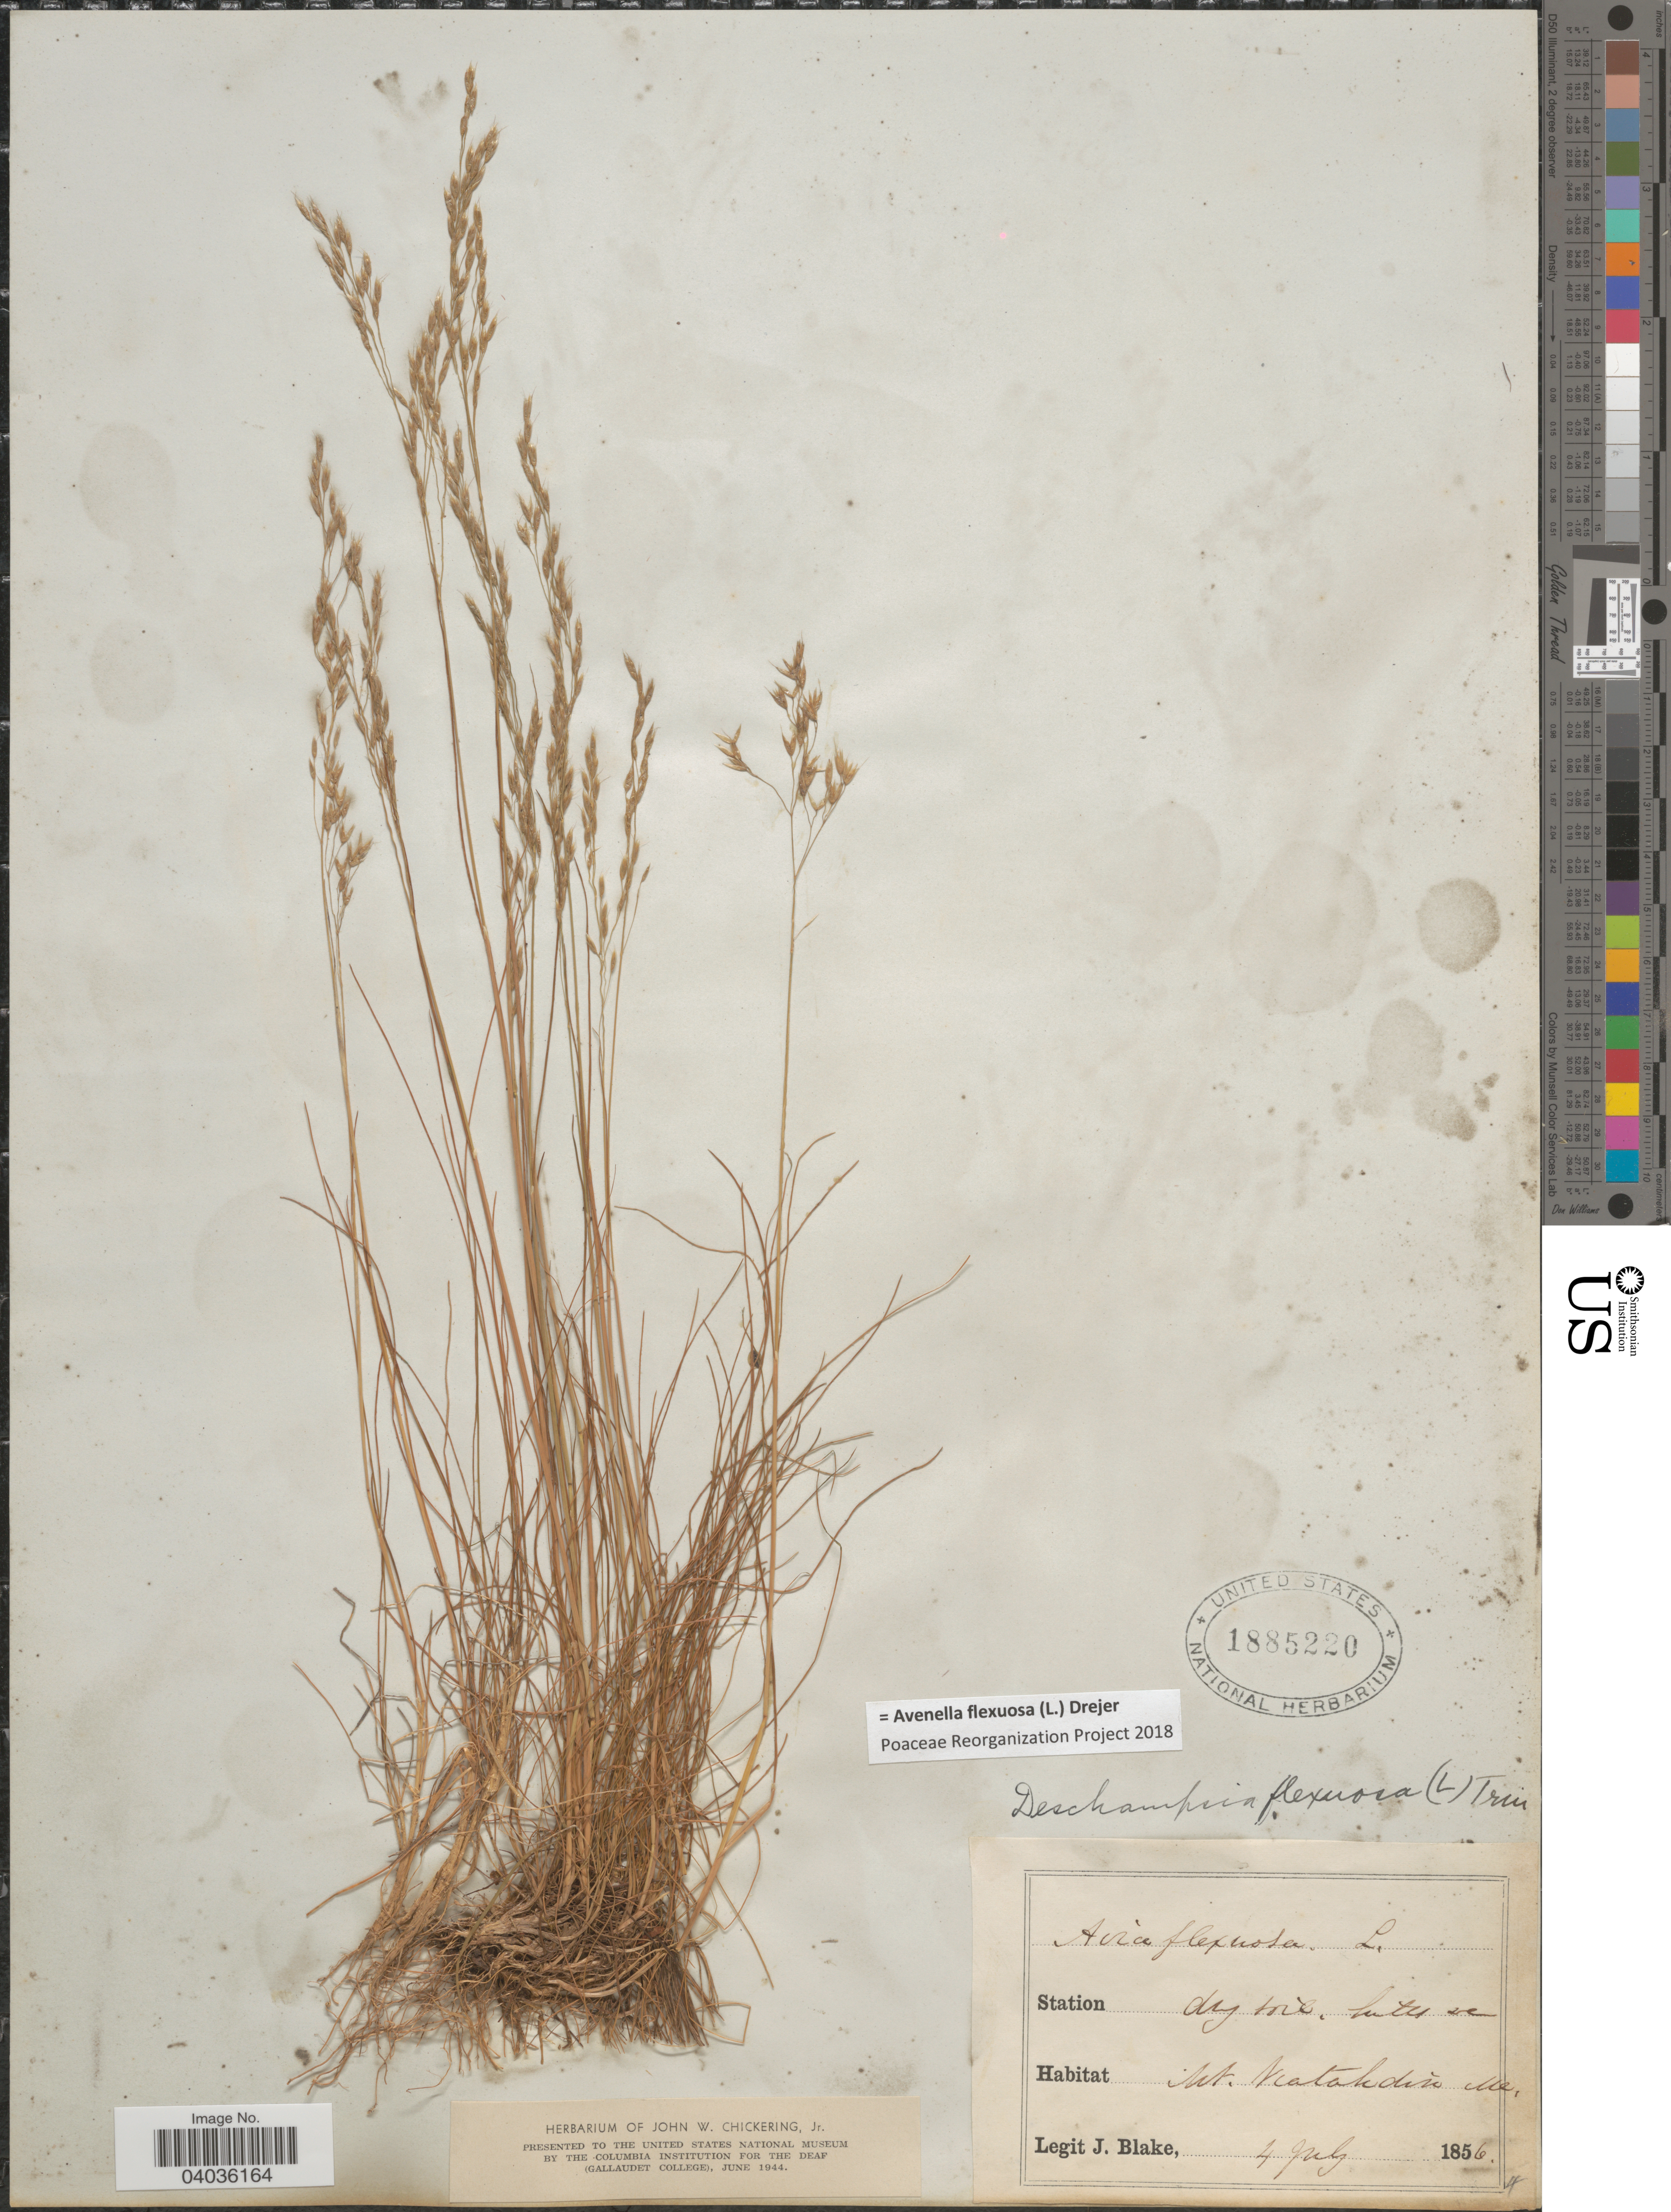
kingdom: Plantae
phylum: Tracheophyta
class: Liliopsida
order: Poales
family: Poaceae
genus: Avenella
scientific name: Avenella flexuosa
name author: (L.) Drejer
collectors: J. Blake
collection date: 1856-07-04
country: United States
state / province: Maine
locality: Mt. Katahdin.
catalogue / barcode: US 1885220